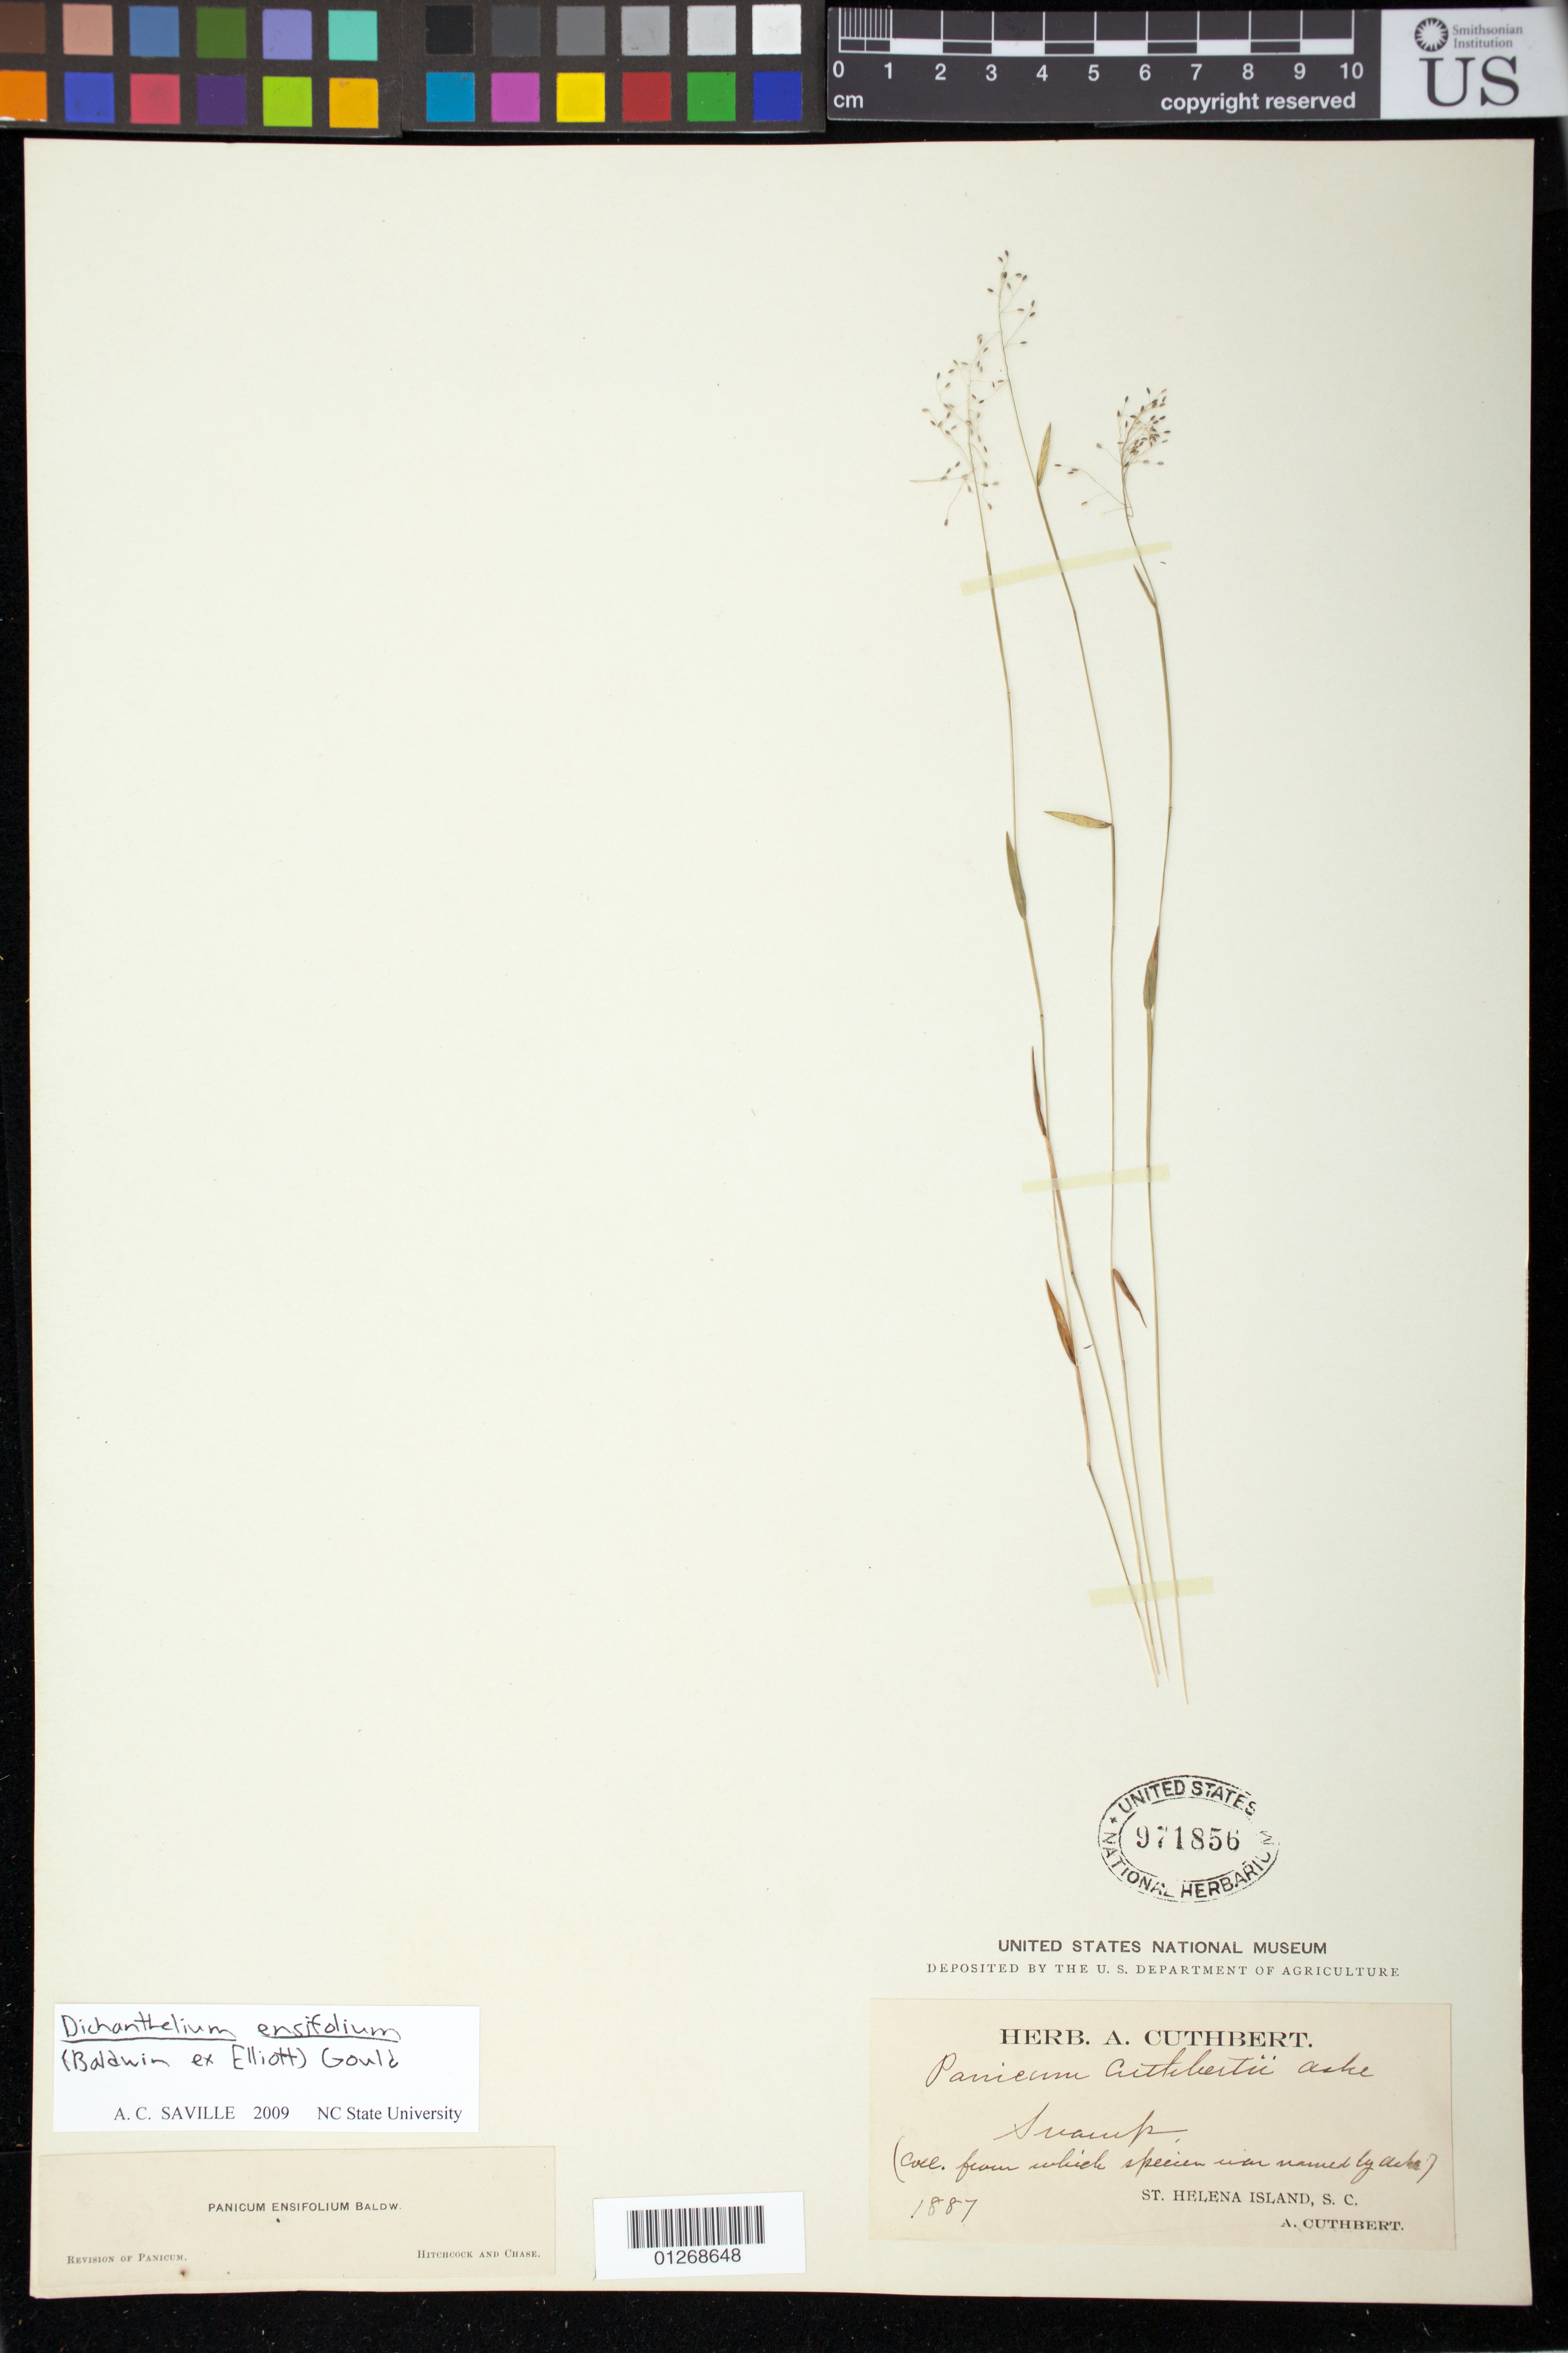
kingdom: Plantae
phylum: Tracheophyta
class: Liliopsida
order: Poales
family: Poaceae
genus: Panicum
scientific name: Panicum cuthbertii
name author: Ashe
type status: Isosyntype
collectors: A. Cuthbert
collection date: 1887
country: United States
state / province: South Carolina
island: St. Helena Island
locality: St. Helena Island, S.C.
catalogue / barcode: US 971856